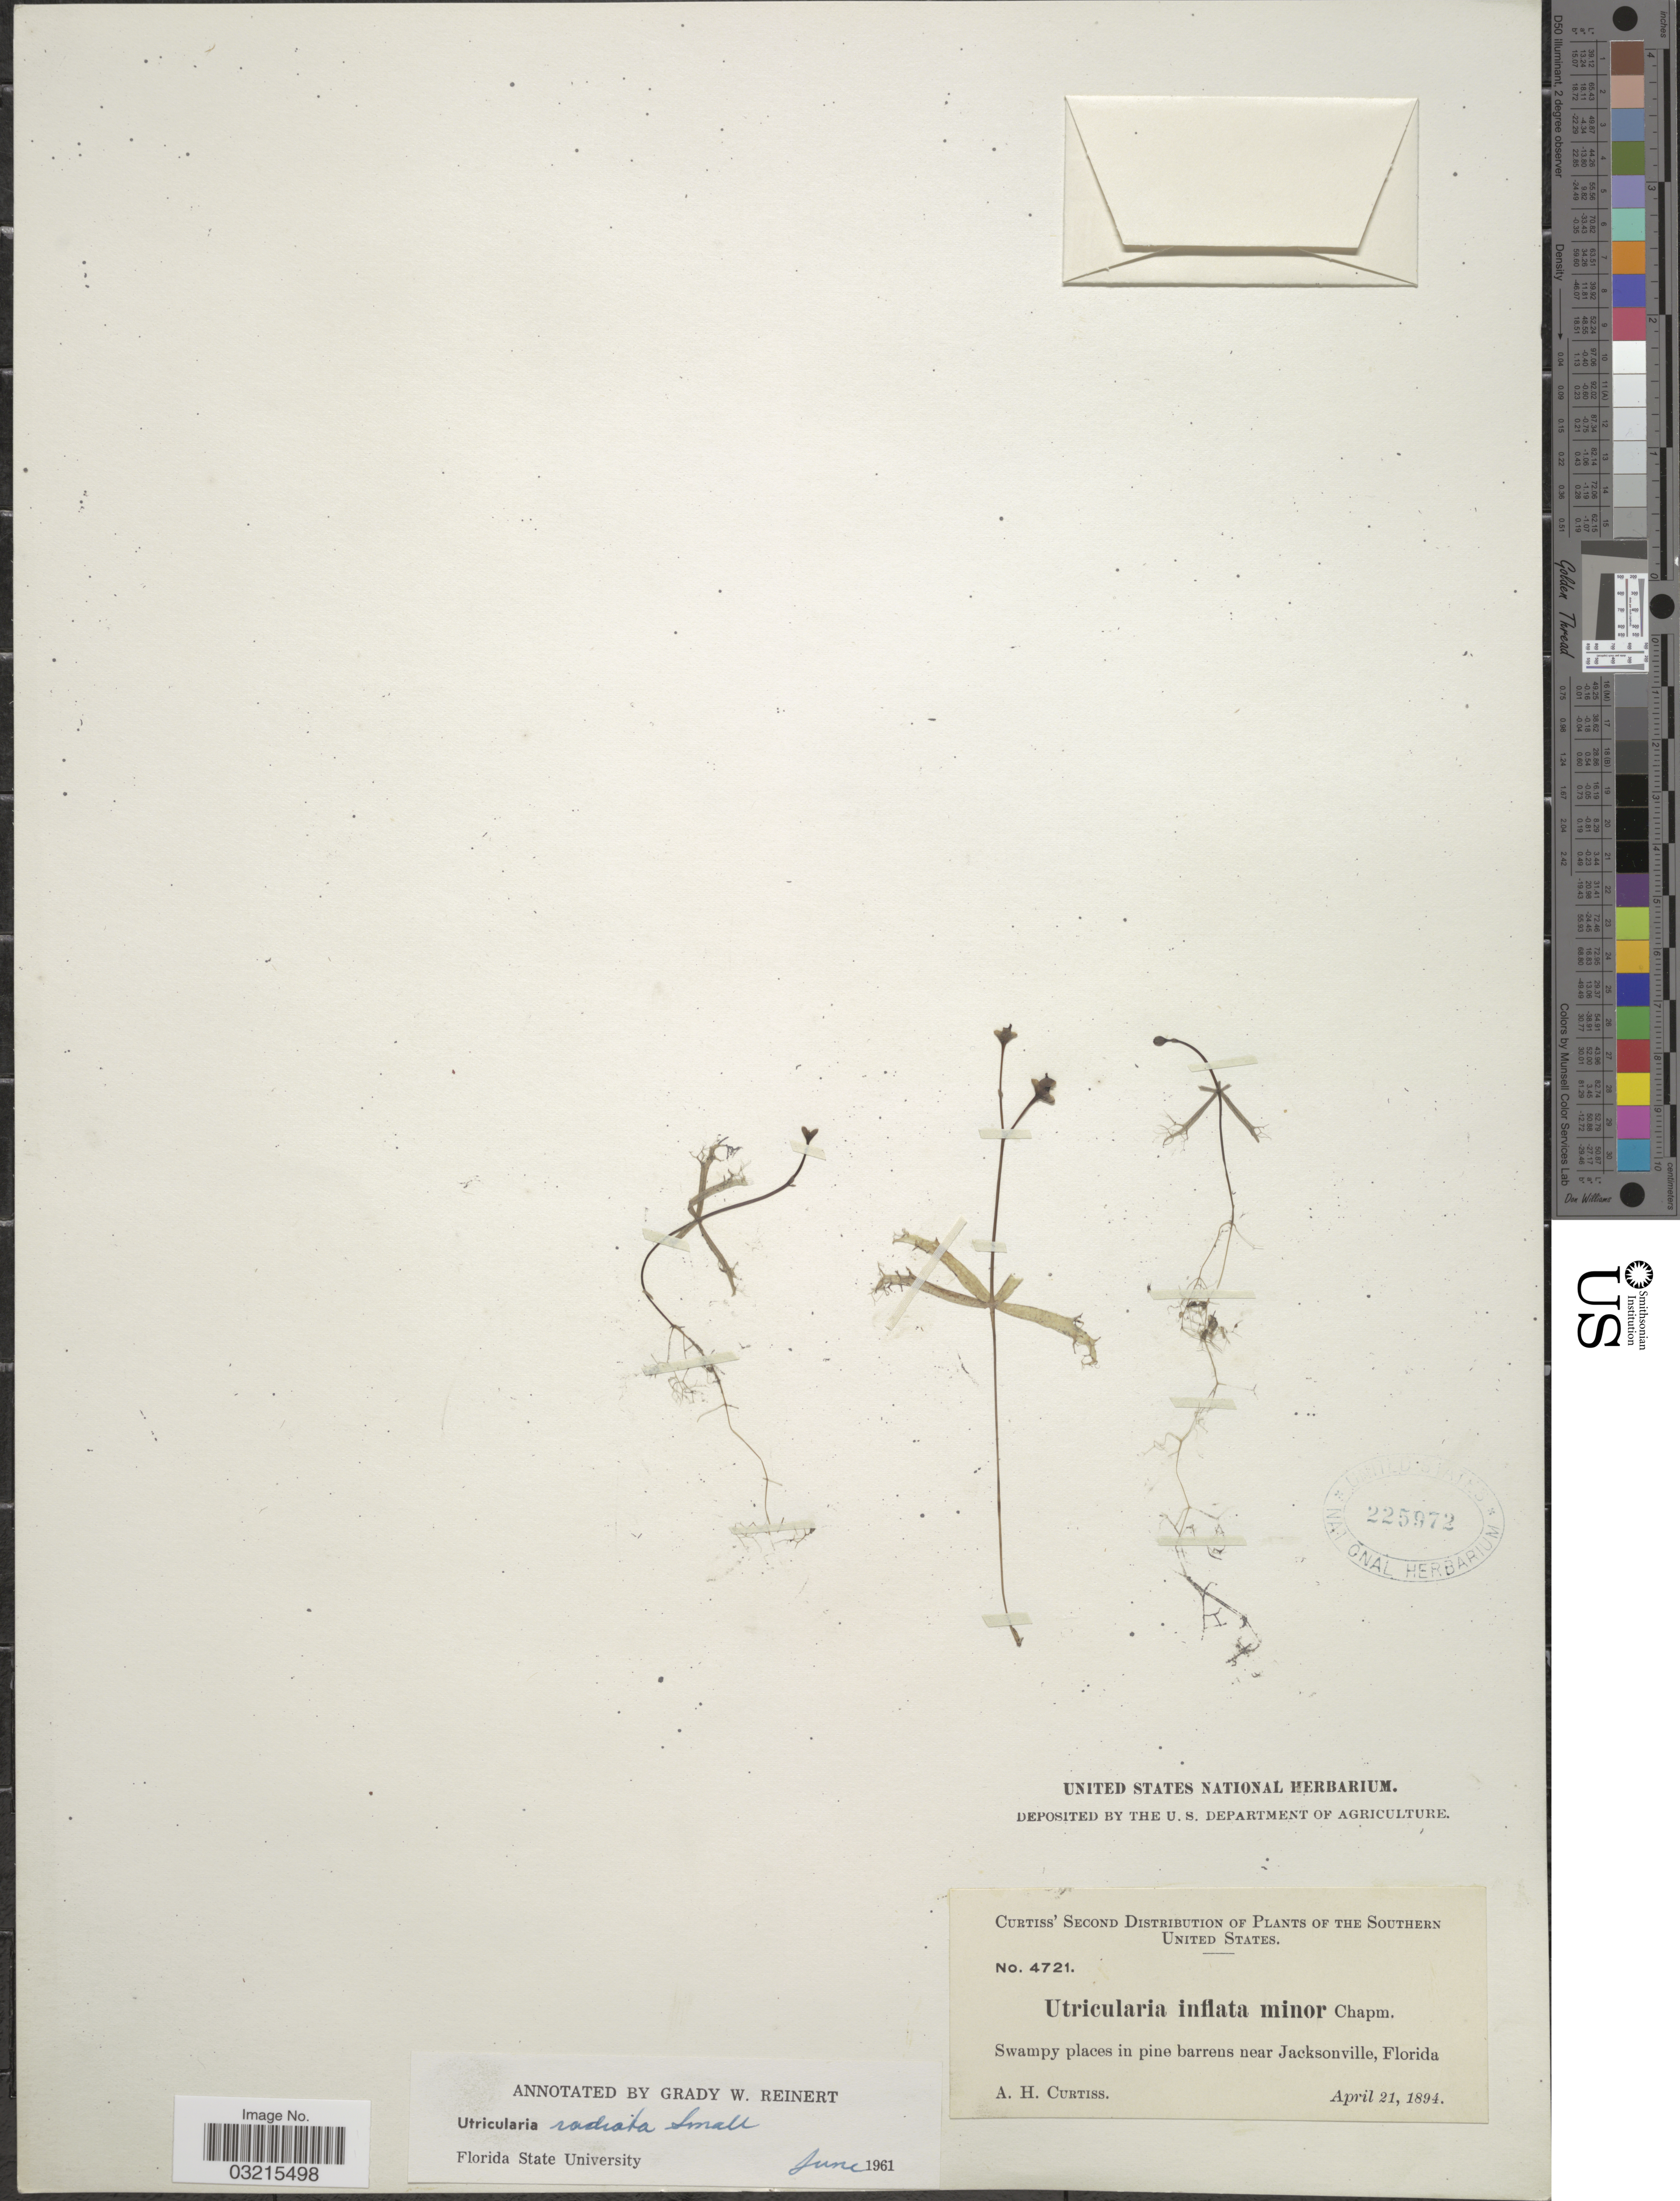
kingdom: Plantae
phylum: Tracheophyta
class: Magnoliopsida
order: Lamiales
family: Lentibulariaceae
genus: Utricularia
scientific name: Utricularia radiata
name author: Small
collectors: A. H. Curtiss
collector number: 4721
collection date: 1894-04-21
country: United States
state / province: Florida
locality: Southern United States. Swampy places in pine barrens near Jacksonville.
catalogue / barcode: US 225972